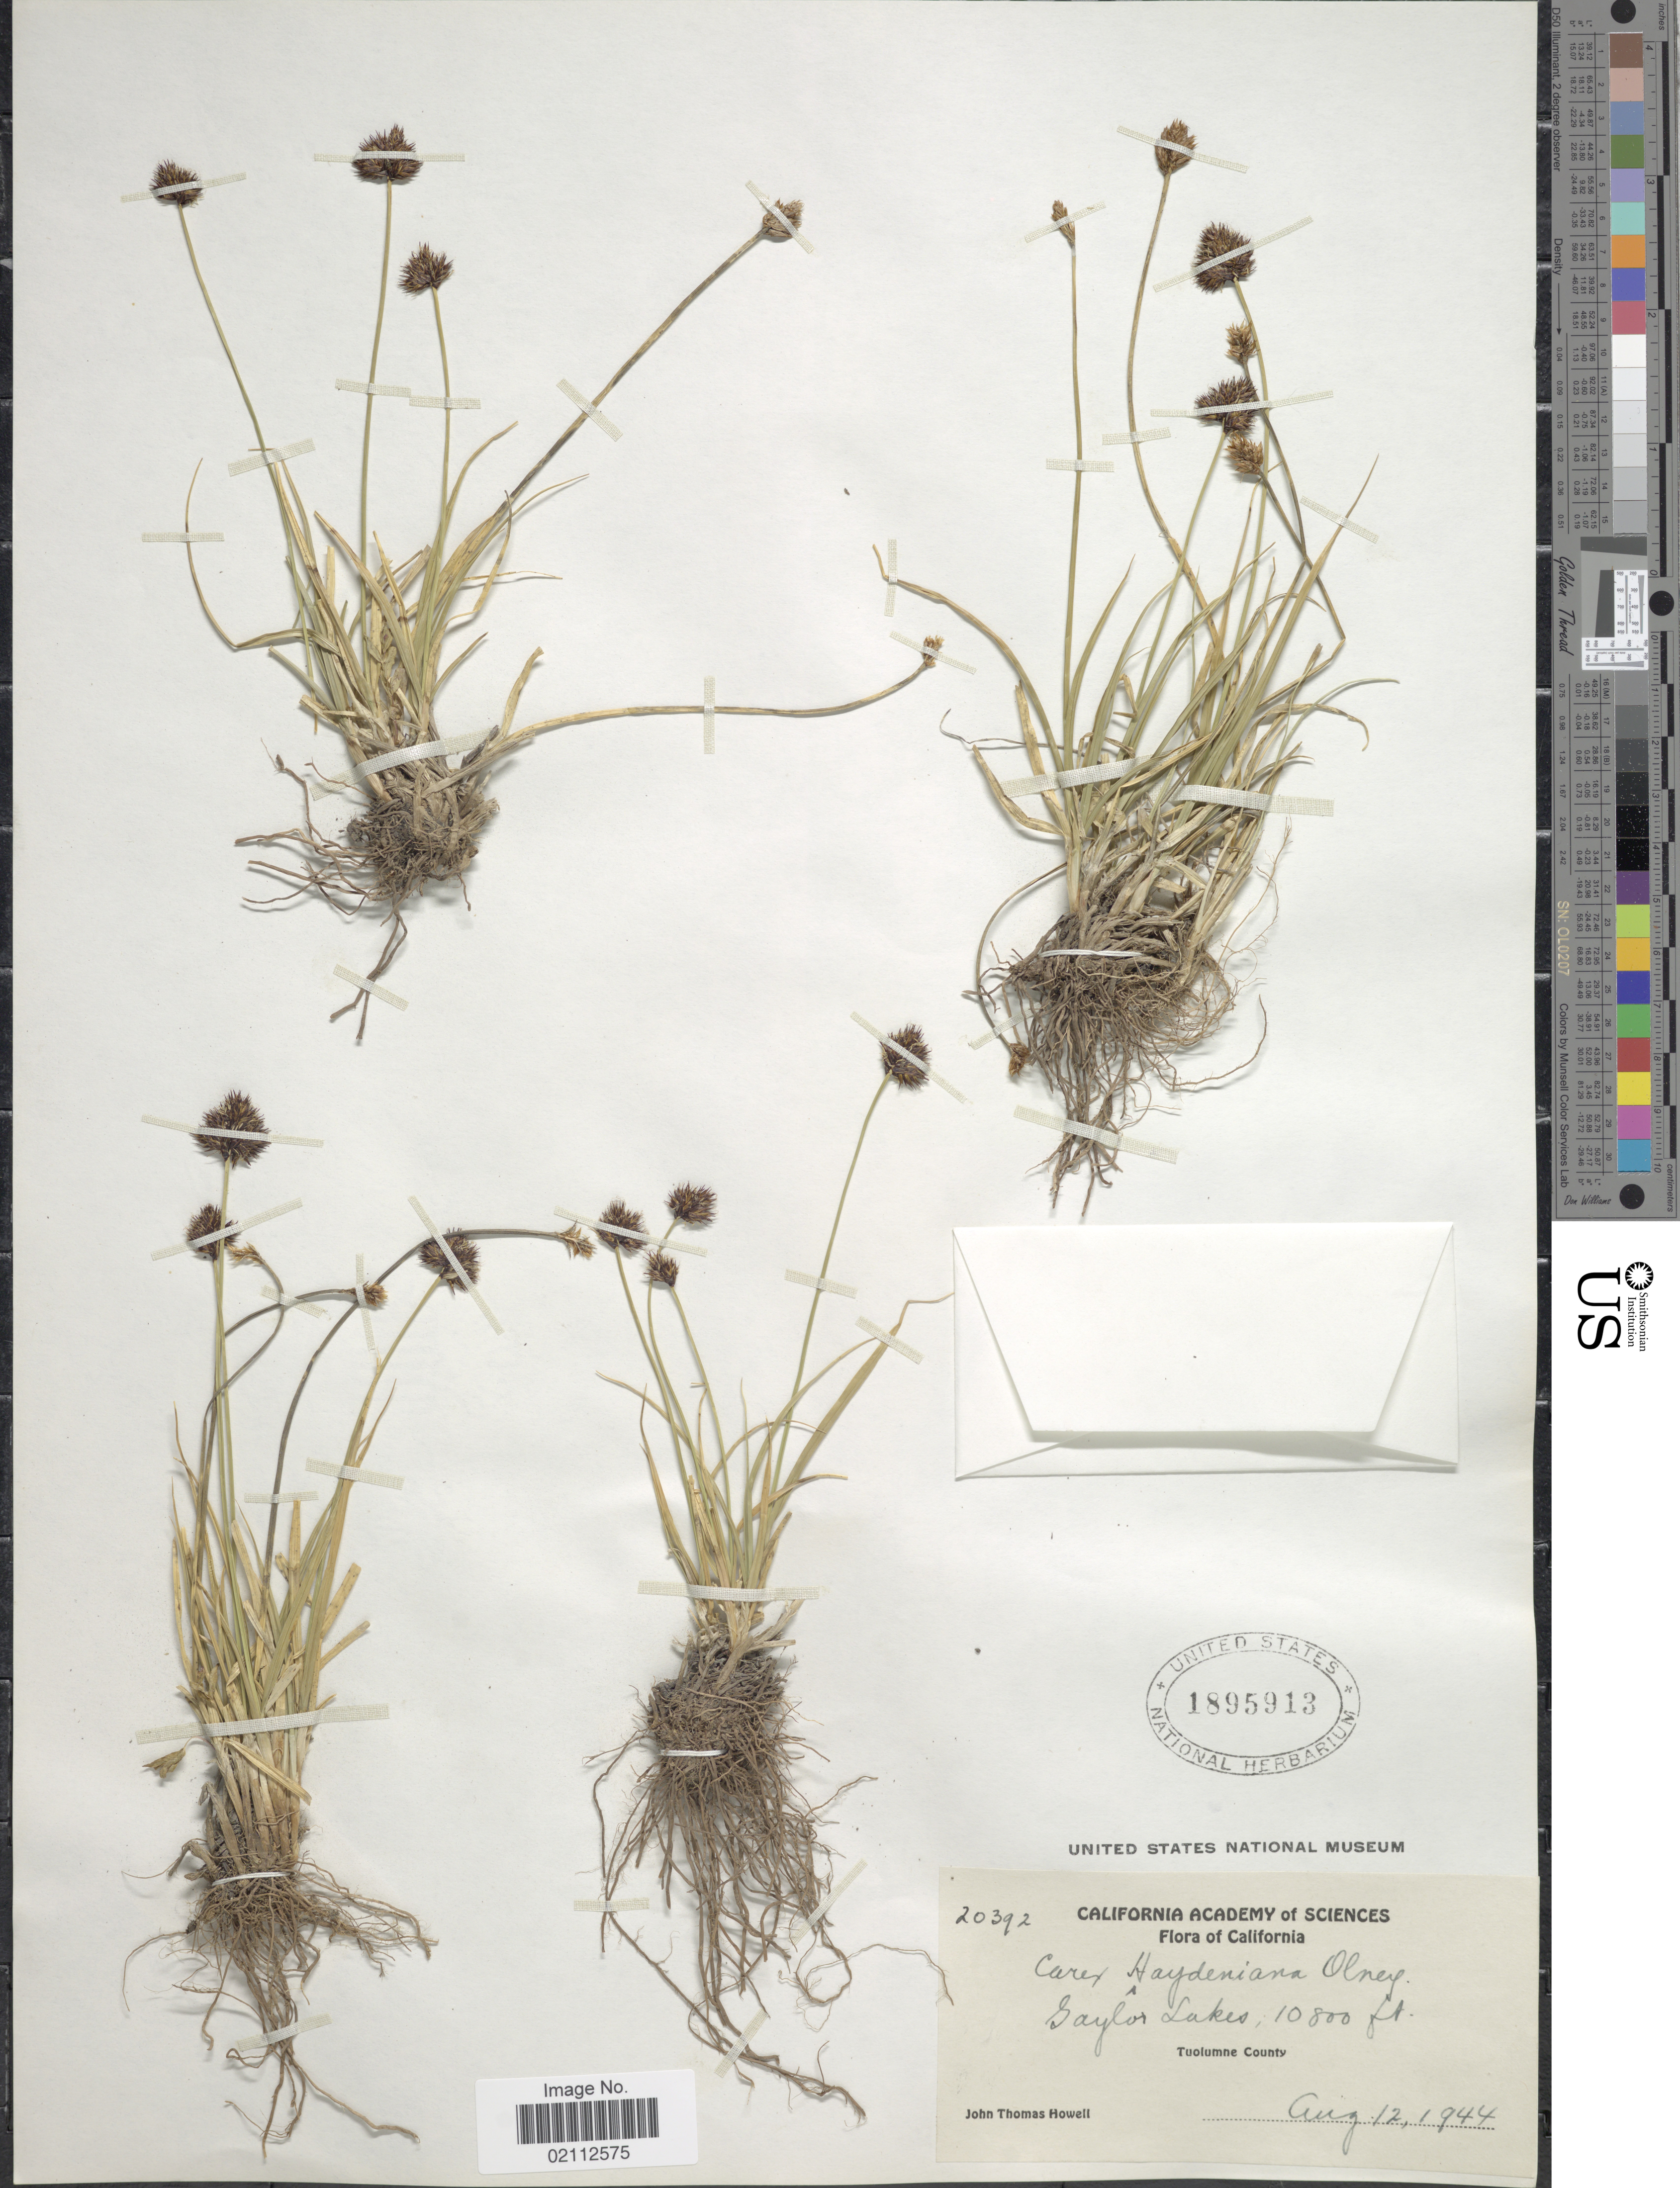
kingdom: Plantae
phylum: Tracheophyta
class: Liliopsida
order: Poales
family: Cyperaceae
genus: Carex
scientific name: Carex haydeniana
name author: Olney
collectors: J. T. Howell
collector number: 20392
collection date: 1944-08-12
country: United States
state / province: California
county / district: Tuolumne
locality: Taylor Lakes, Tuolumne County.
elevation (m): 3292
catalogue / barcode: US 1895913